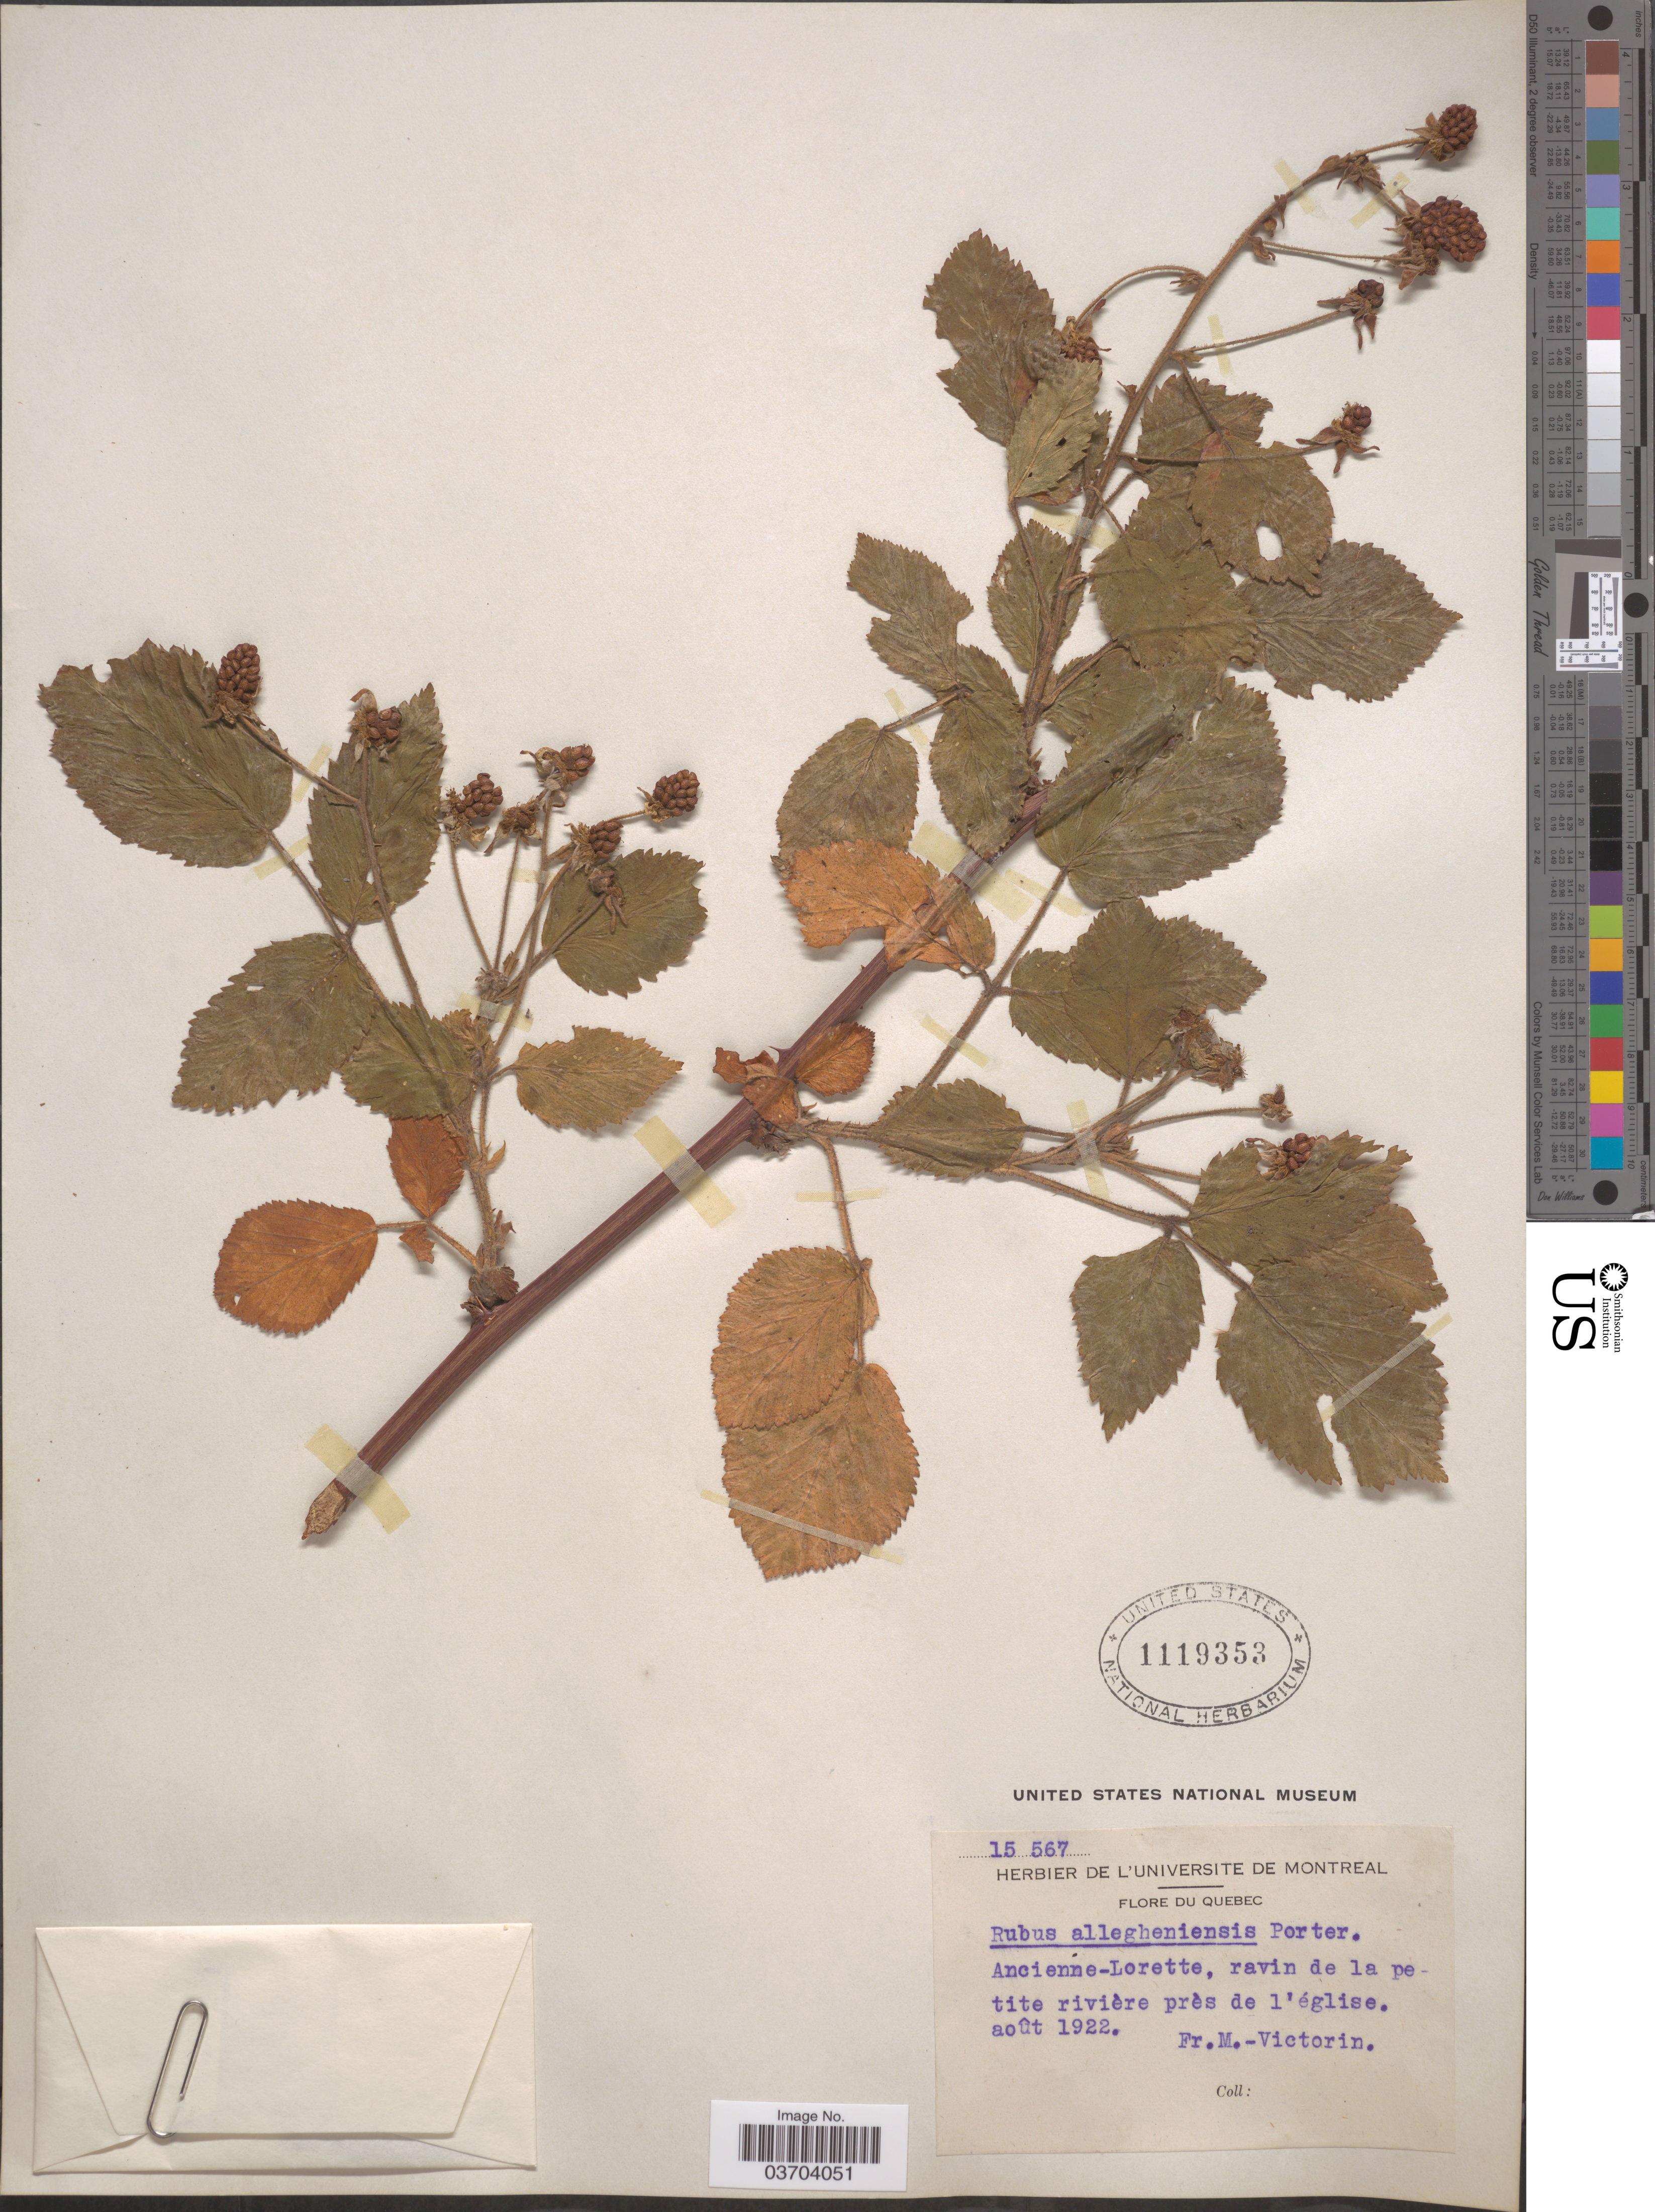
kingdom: Plantae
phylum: Tracheophyta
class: Magnoliopsida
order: Rosales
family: Rosaceae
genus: Rubus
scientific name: Rubus allegheniensis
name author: Porter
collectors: F. Marie-Victorin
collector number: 15567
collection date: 1922-08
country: Canada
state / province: Quebec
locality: Ancienne-Lorette, ravin de la petite rivière près de l'église.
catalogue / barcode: US 1119353